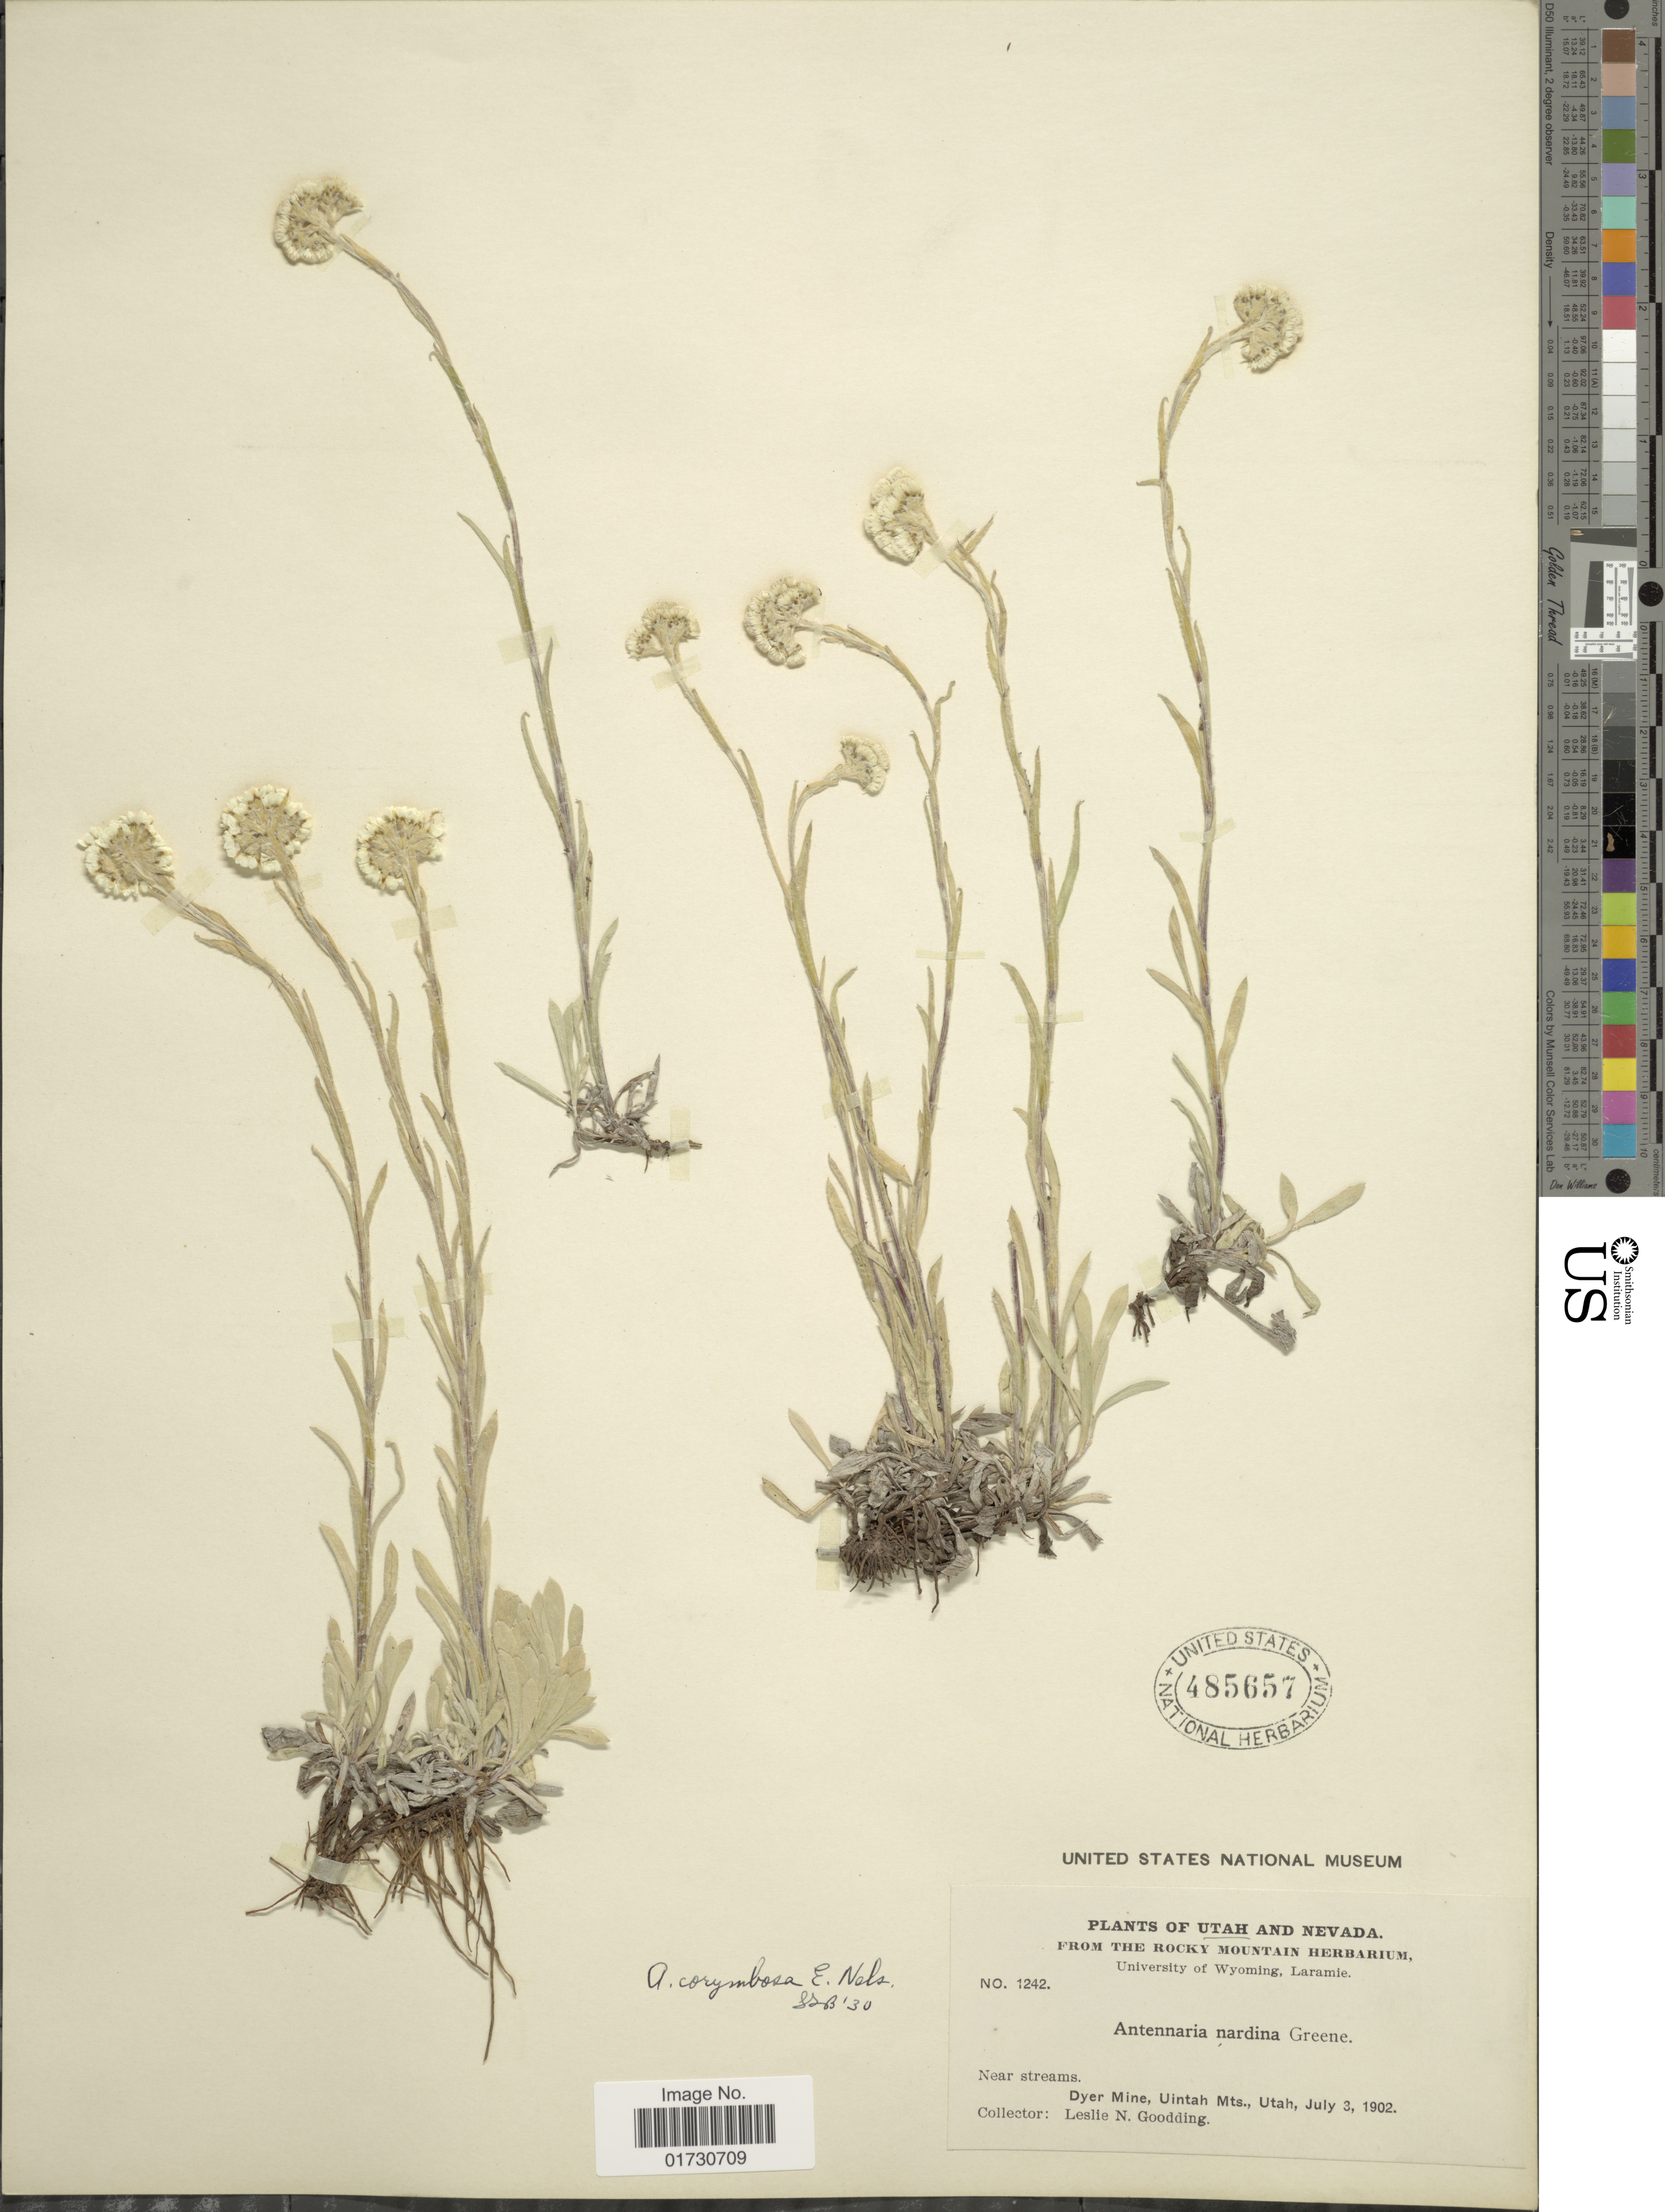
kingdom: Plantae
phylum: Tracheophyta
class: Magnoliopsida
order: Asterales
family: Asteraceae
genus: Antennaria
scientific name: Antennaria corymbosa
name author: E.E. Nelson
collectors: L. N. Goodding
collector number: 1242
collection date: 1902-07-03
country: United States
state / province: Utah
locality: Near streams, Dyre Mine, Uintah Mts., Utah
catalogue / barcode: US 485657